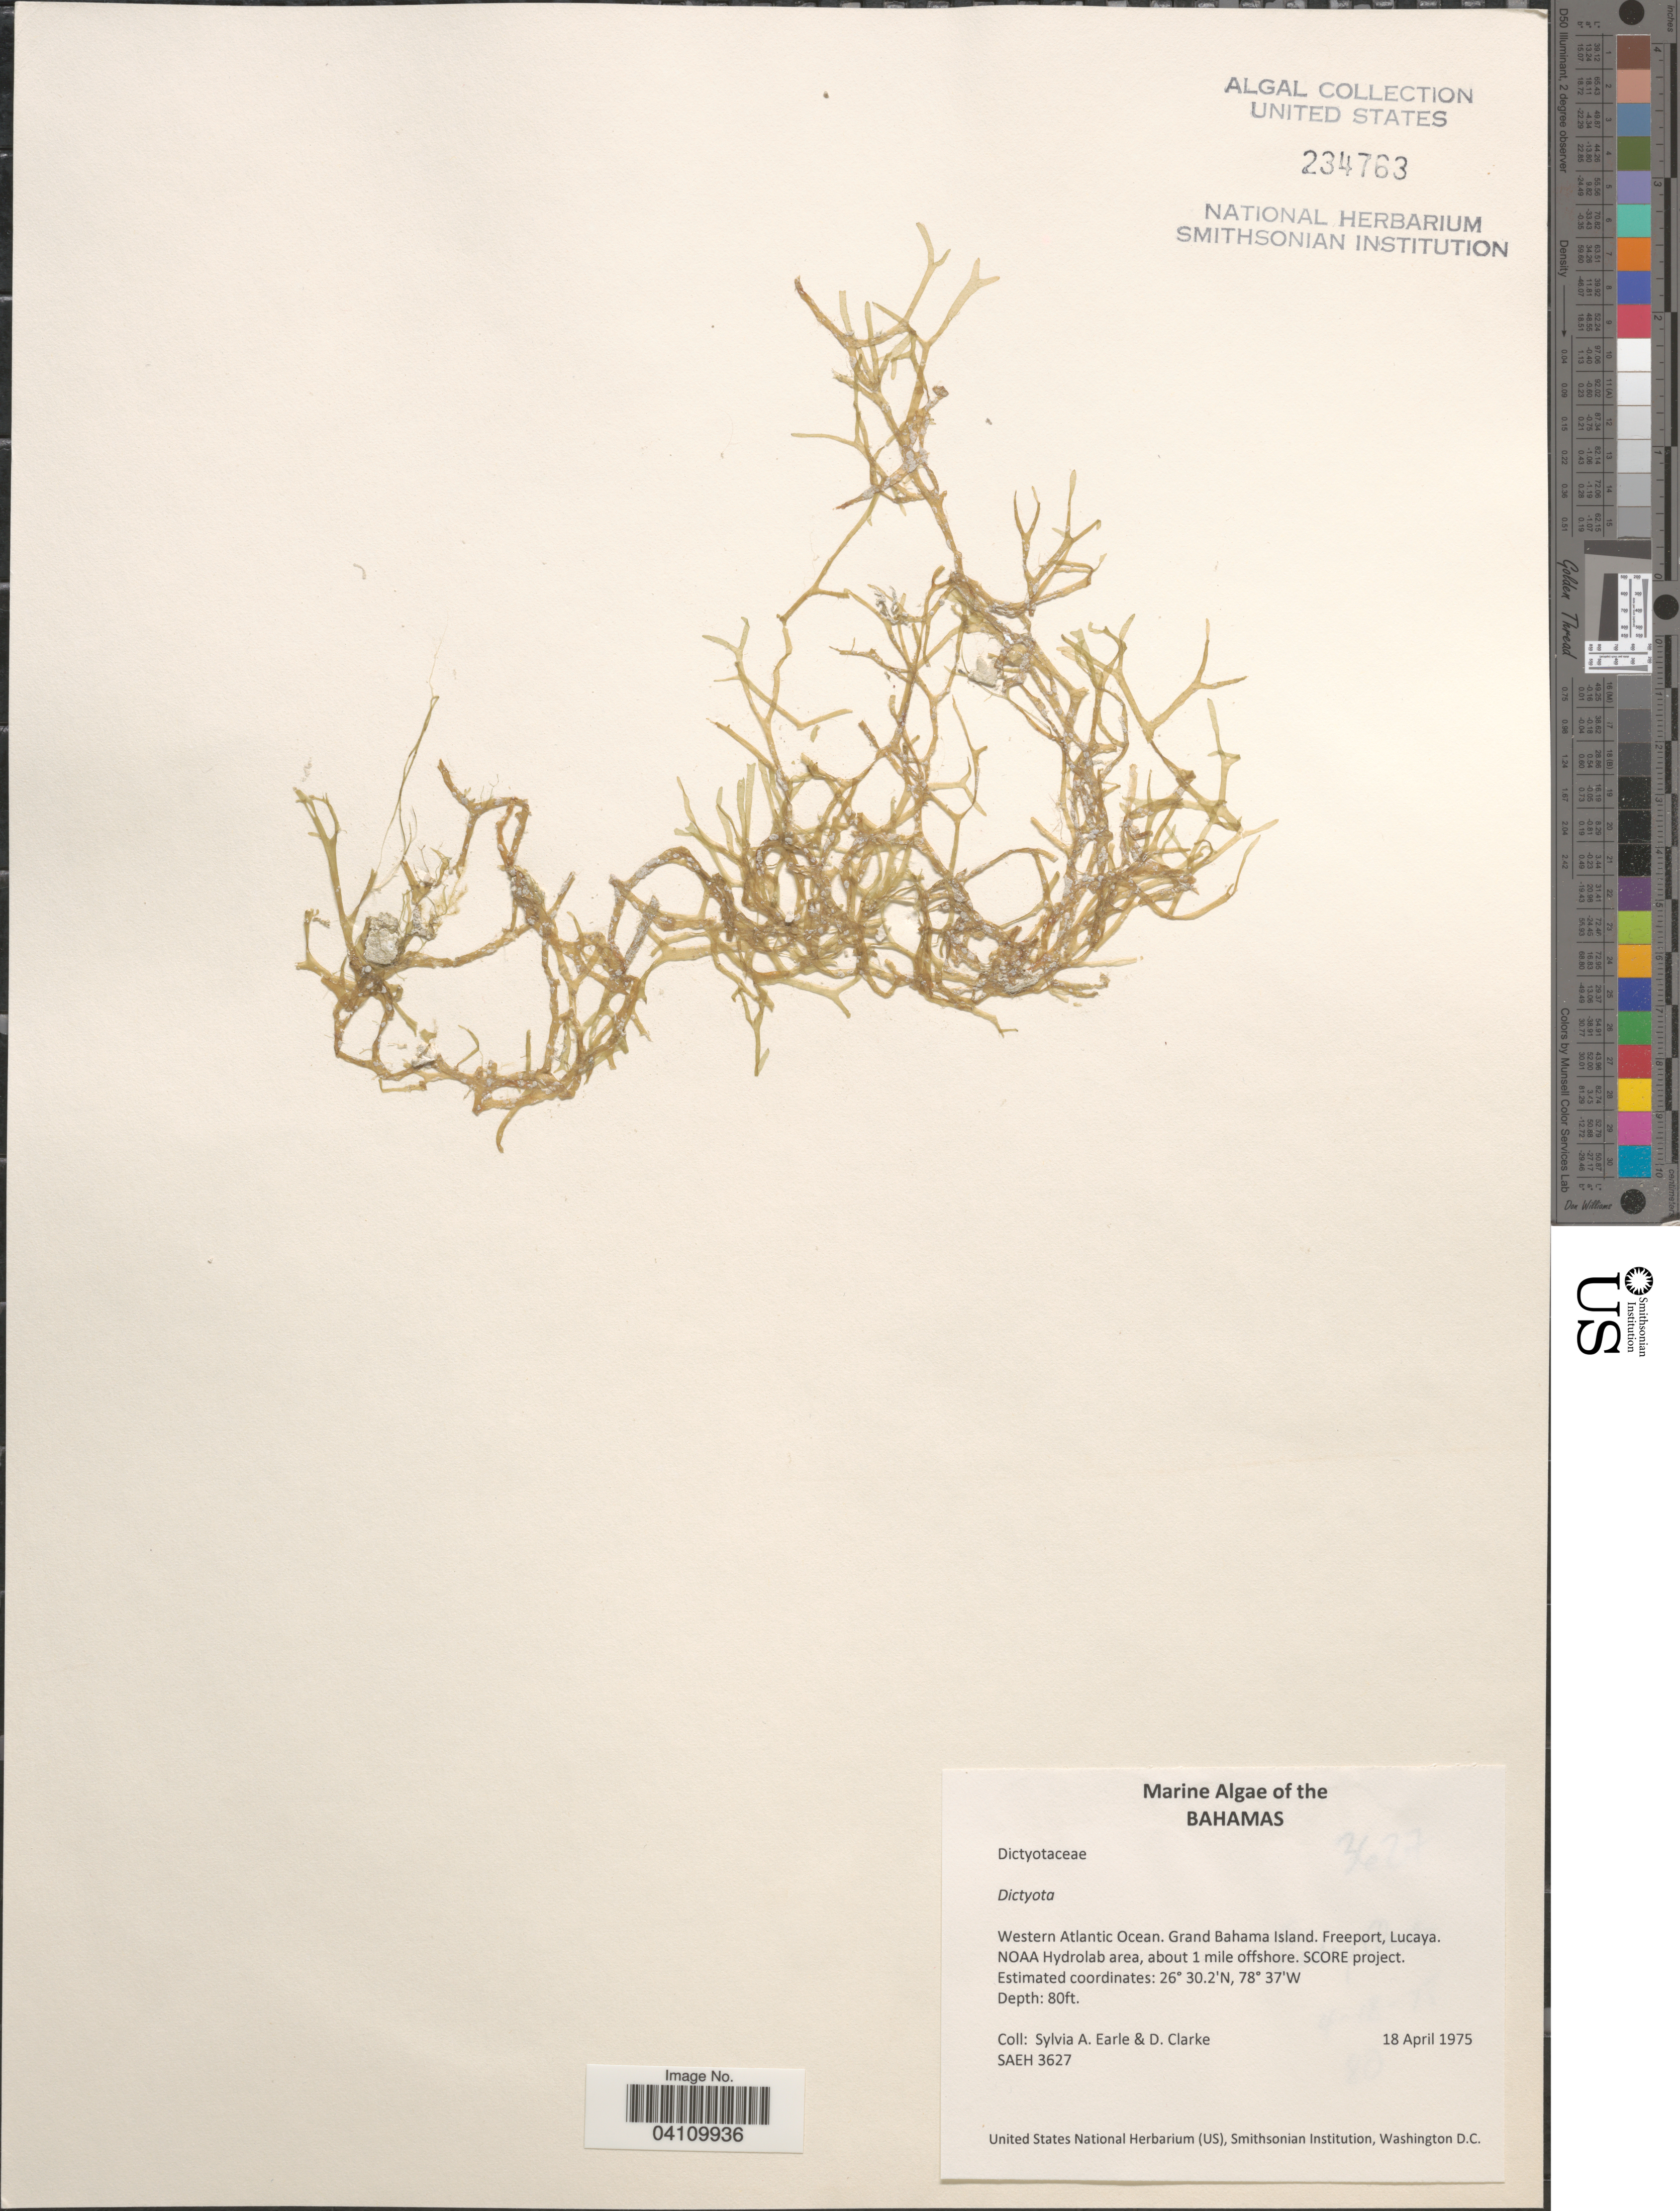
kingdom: Chromista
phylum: Ochrophyta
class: Phaeophyceae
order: Dictyotales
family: Dictyotaceae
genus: Dictyota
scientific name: Dictyota sp.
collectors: S. A. Earle & D. Clarke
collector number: SAEH 3627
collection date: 1975-04-18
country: Bahamas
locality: Western Atlantic Ocean. Grand Bahama Island. Freeport, Lucaya. NOAA Hydrolab area, about 1 mile offshore. SCORE project.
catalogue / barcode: US 234763